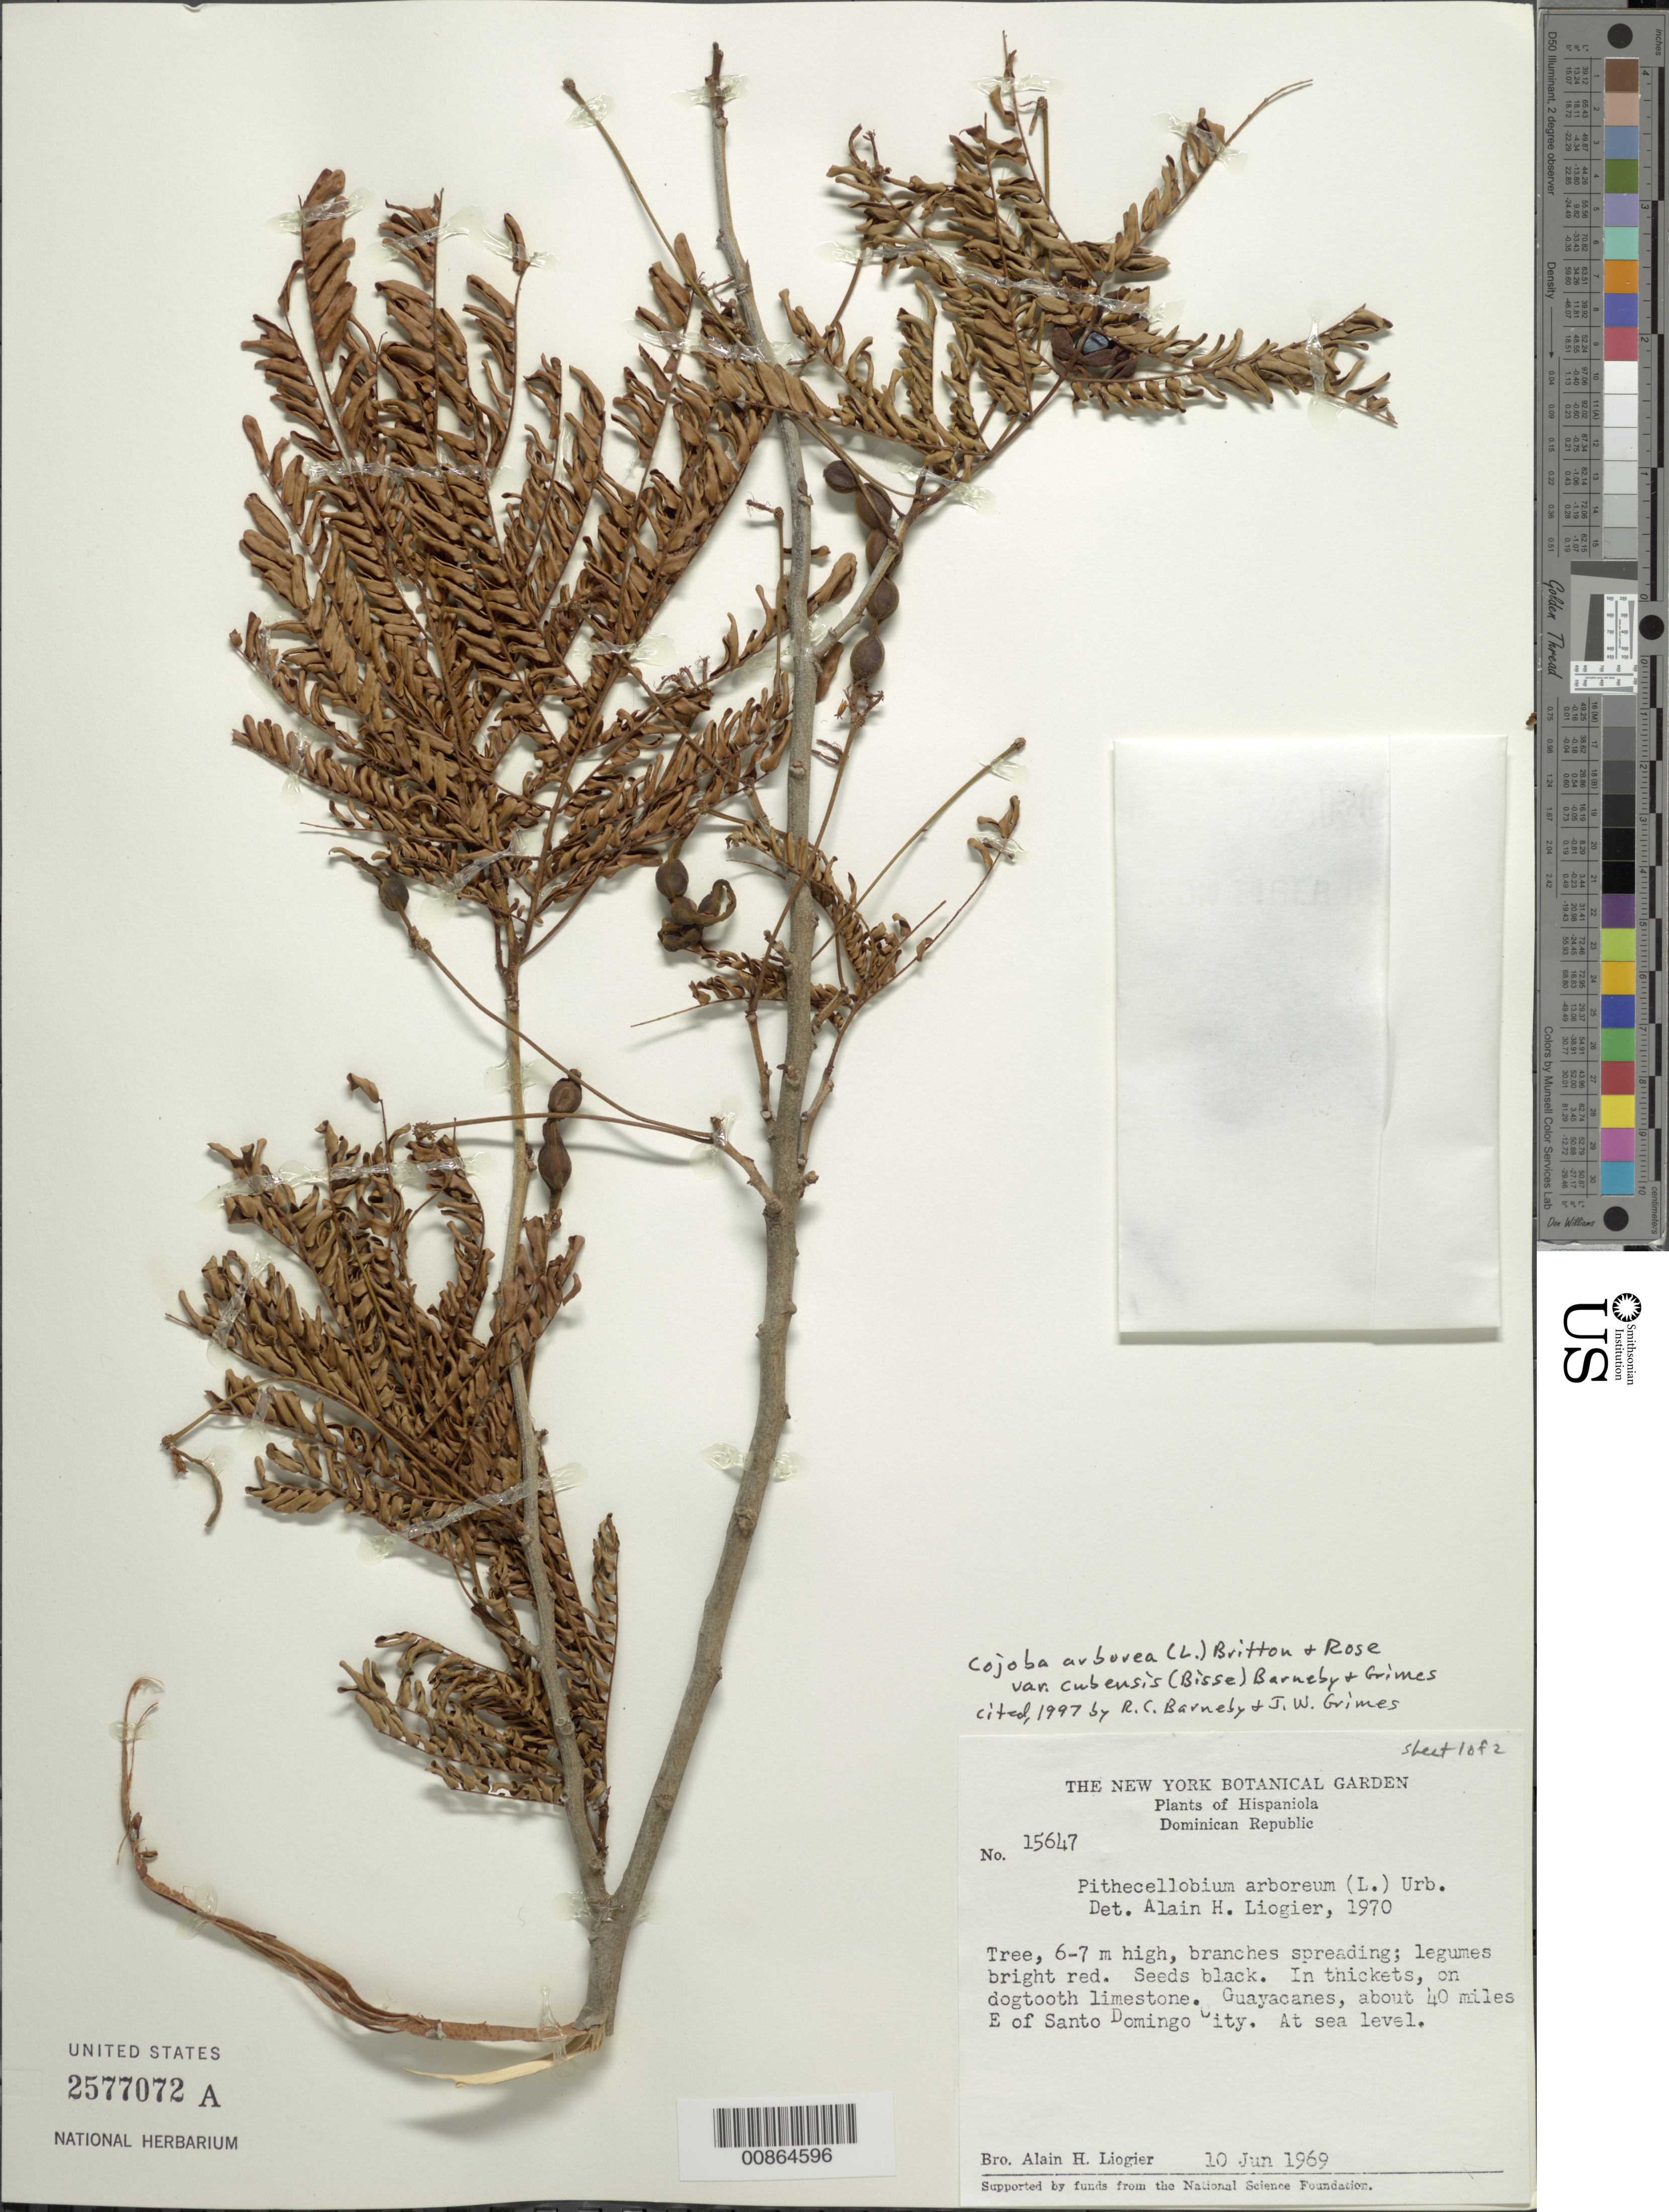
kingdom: Plantae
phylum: Tracheophyta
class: Magnoliopsida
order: Fabales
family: Fabaceae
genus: Cojoba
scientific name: Cojoba arborea var. cubensis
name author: (Bisse) Barneby & J.W. Grimes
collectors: A. H. Liogier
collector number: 15647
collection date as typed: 10 Jun 1969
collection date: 1969-06-10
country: Dominican Republic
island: Hispaniola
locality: Guayacanes, about 40 miles E of Santo Domingo City.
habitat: In thickets, on dogtooth limestone.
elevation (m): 0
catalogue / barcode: US 2577072A